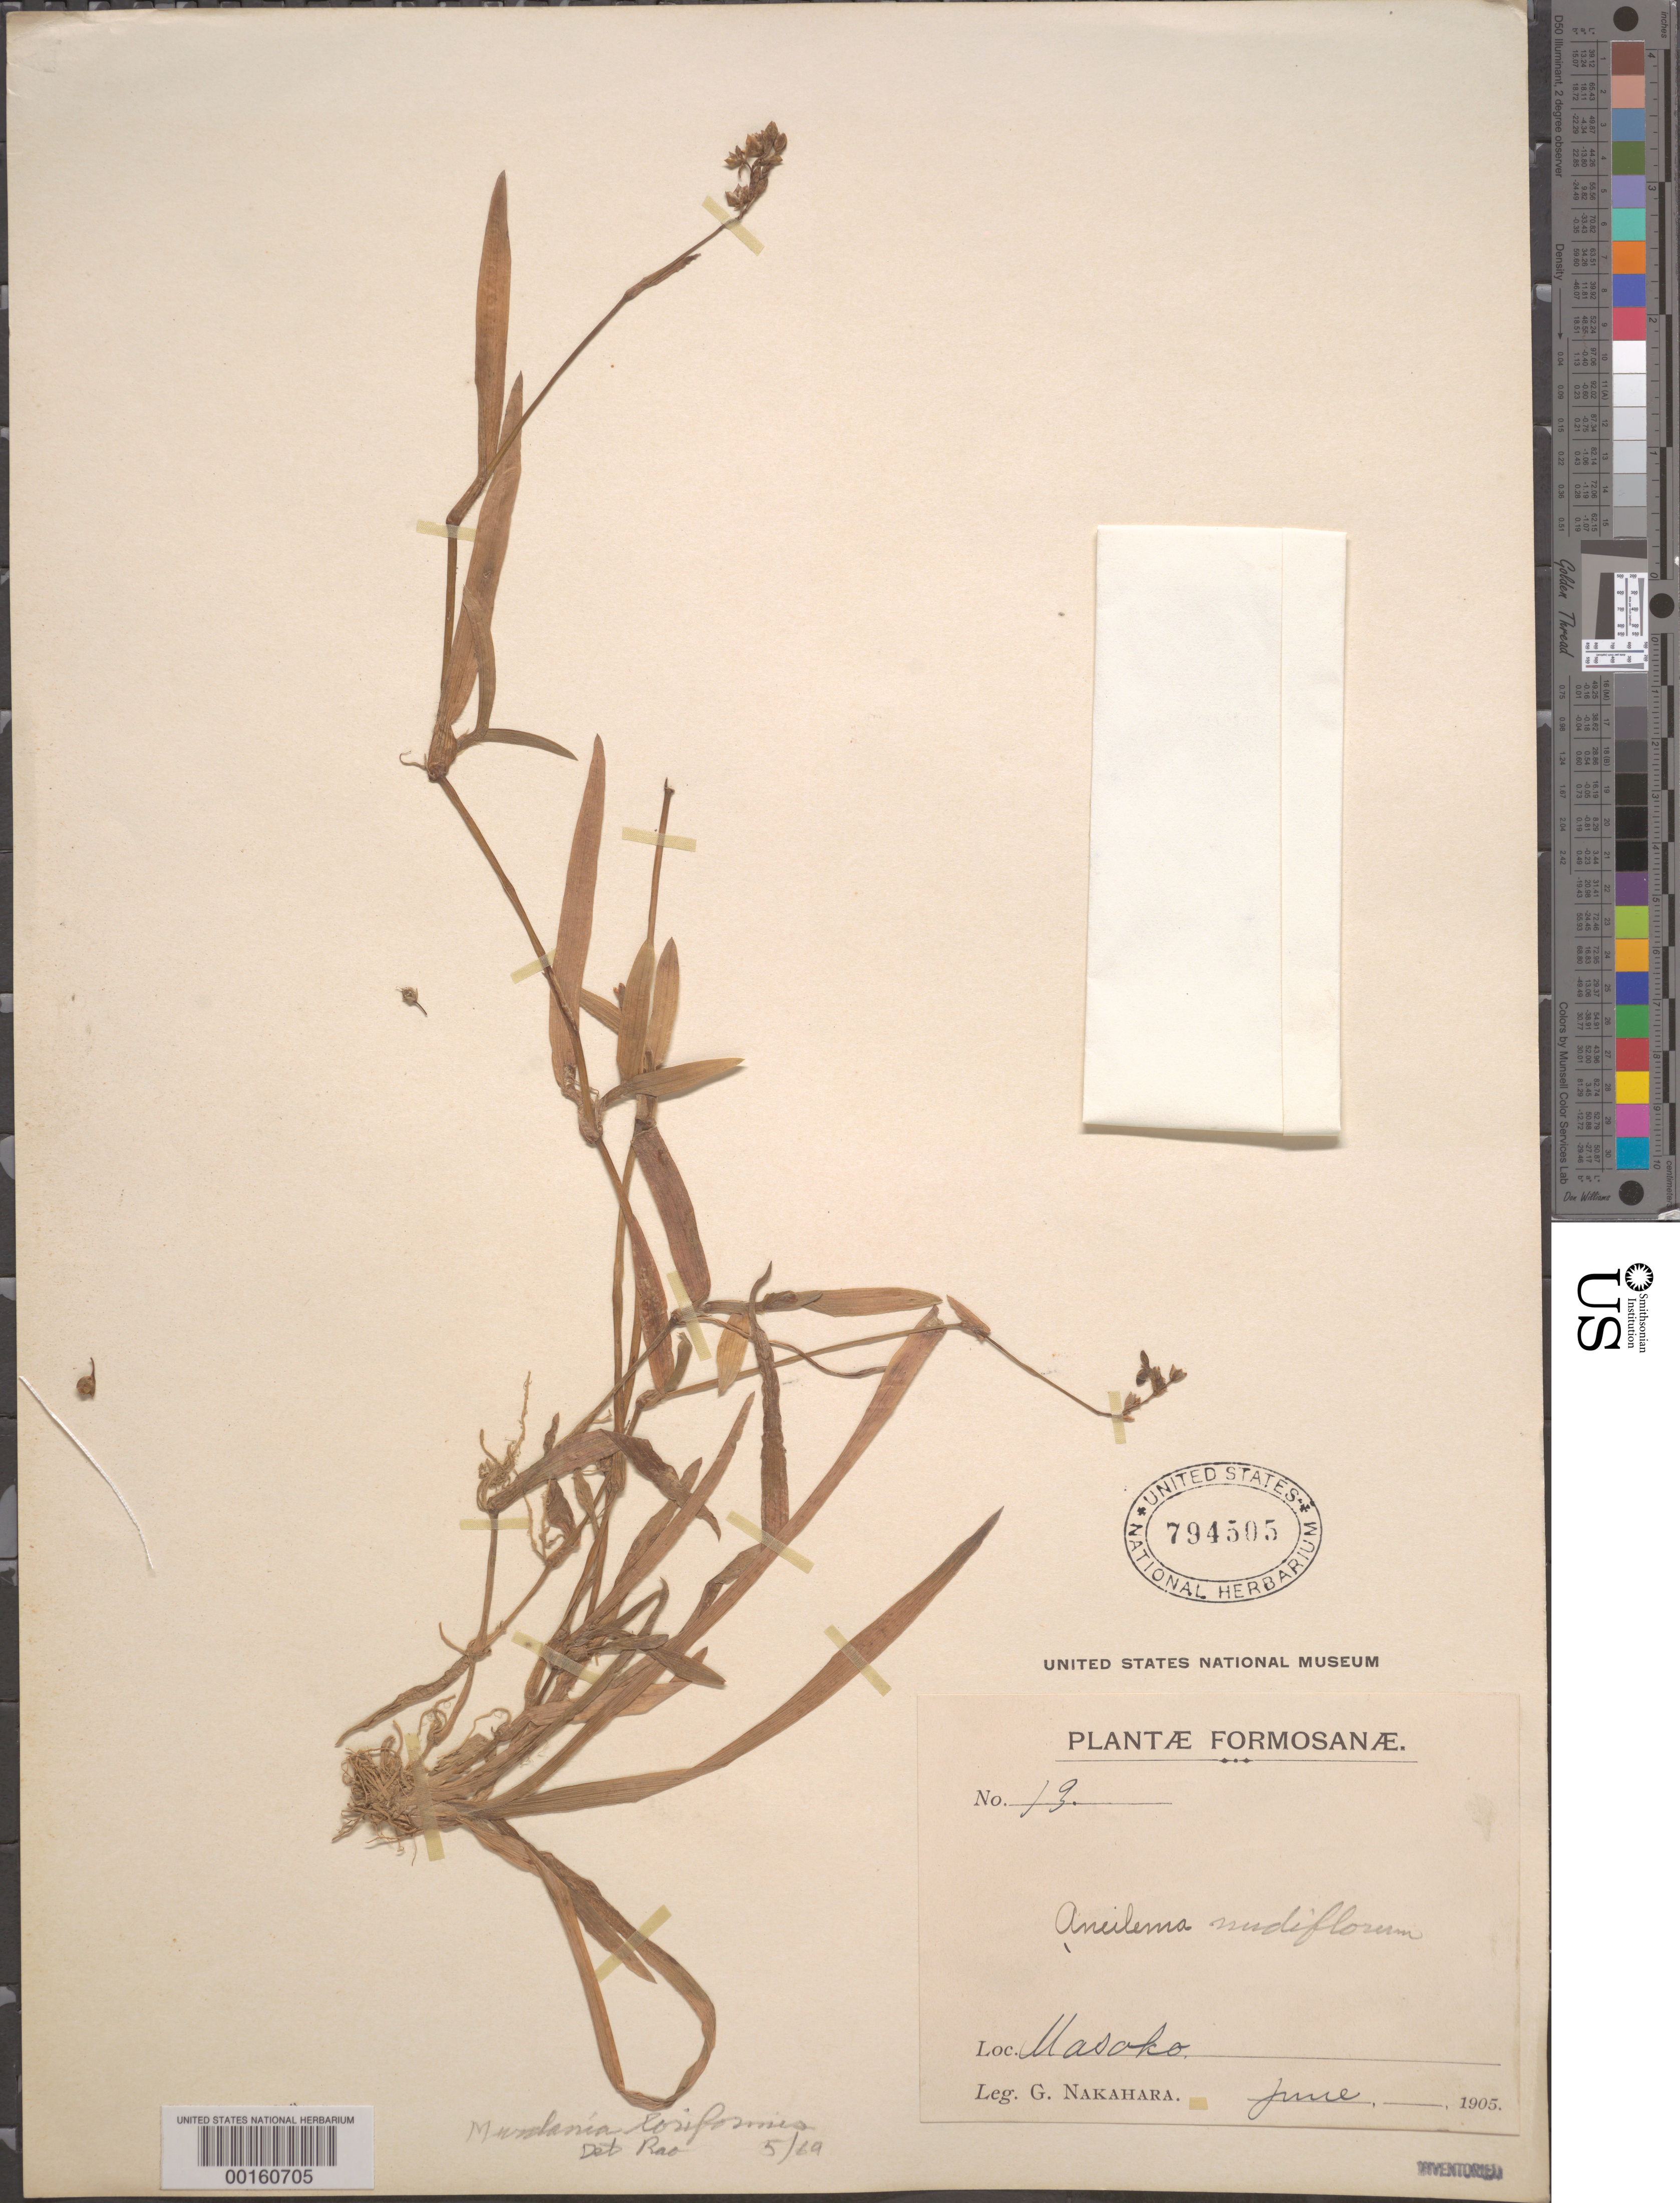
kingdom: Plantae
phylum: Tracheophyta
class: Liliopsida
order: Commelinales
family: Commelinaceae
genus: Murdannia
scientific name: Murdannia loriformis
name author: (Hassk.) R.S. Rao & Kammathy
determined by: Rao, R. S.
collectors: G. Nakahara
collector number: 13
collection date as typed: Jun 1905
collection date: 1905-06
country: Taiwan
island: Taiwan [Formosa]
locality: Masako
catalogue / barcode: US 794505